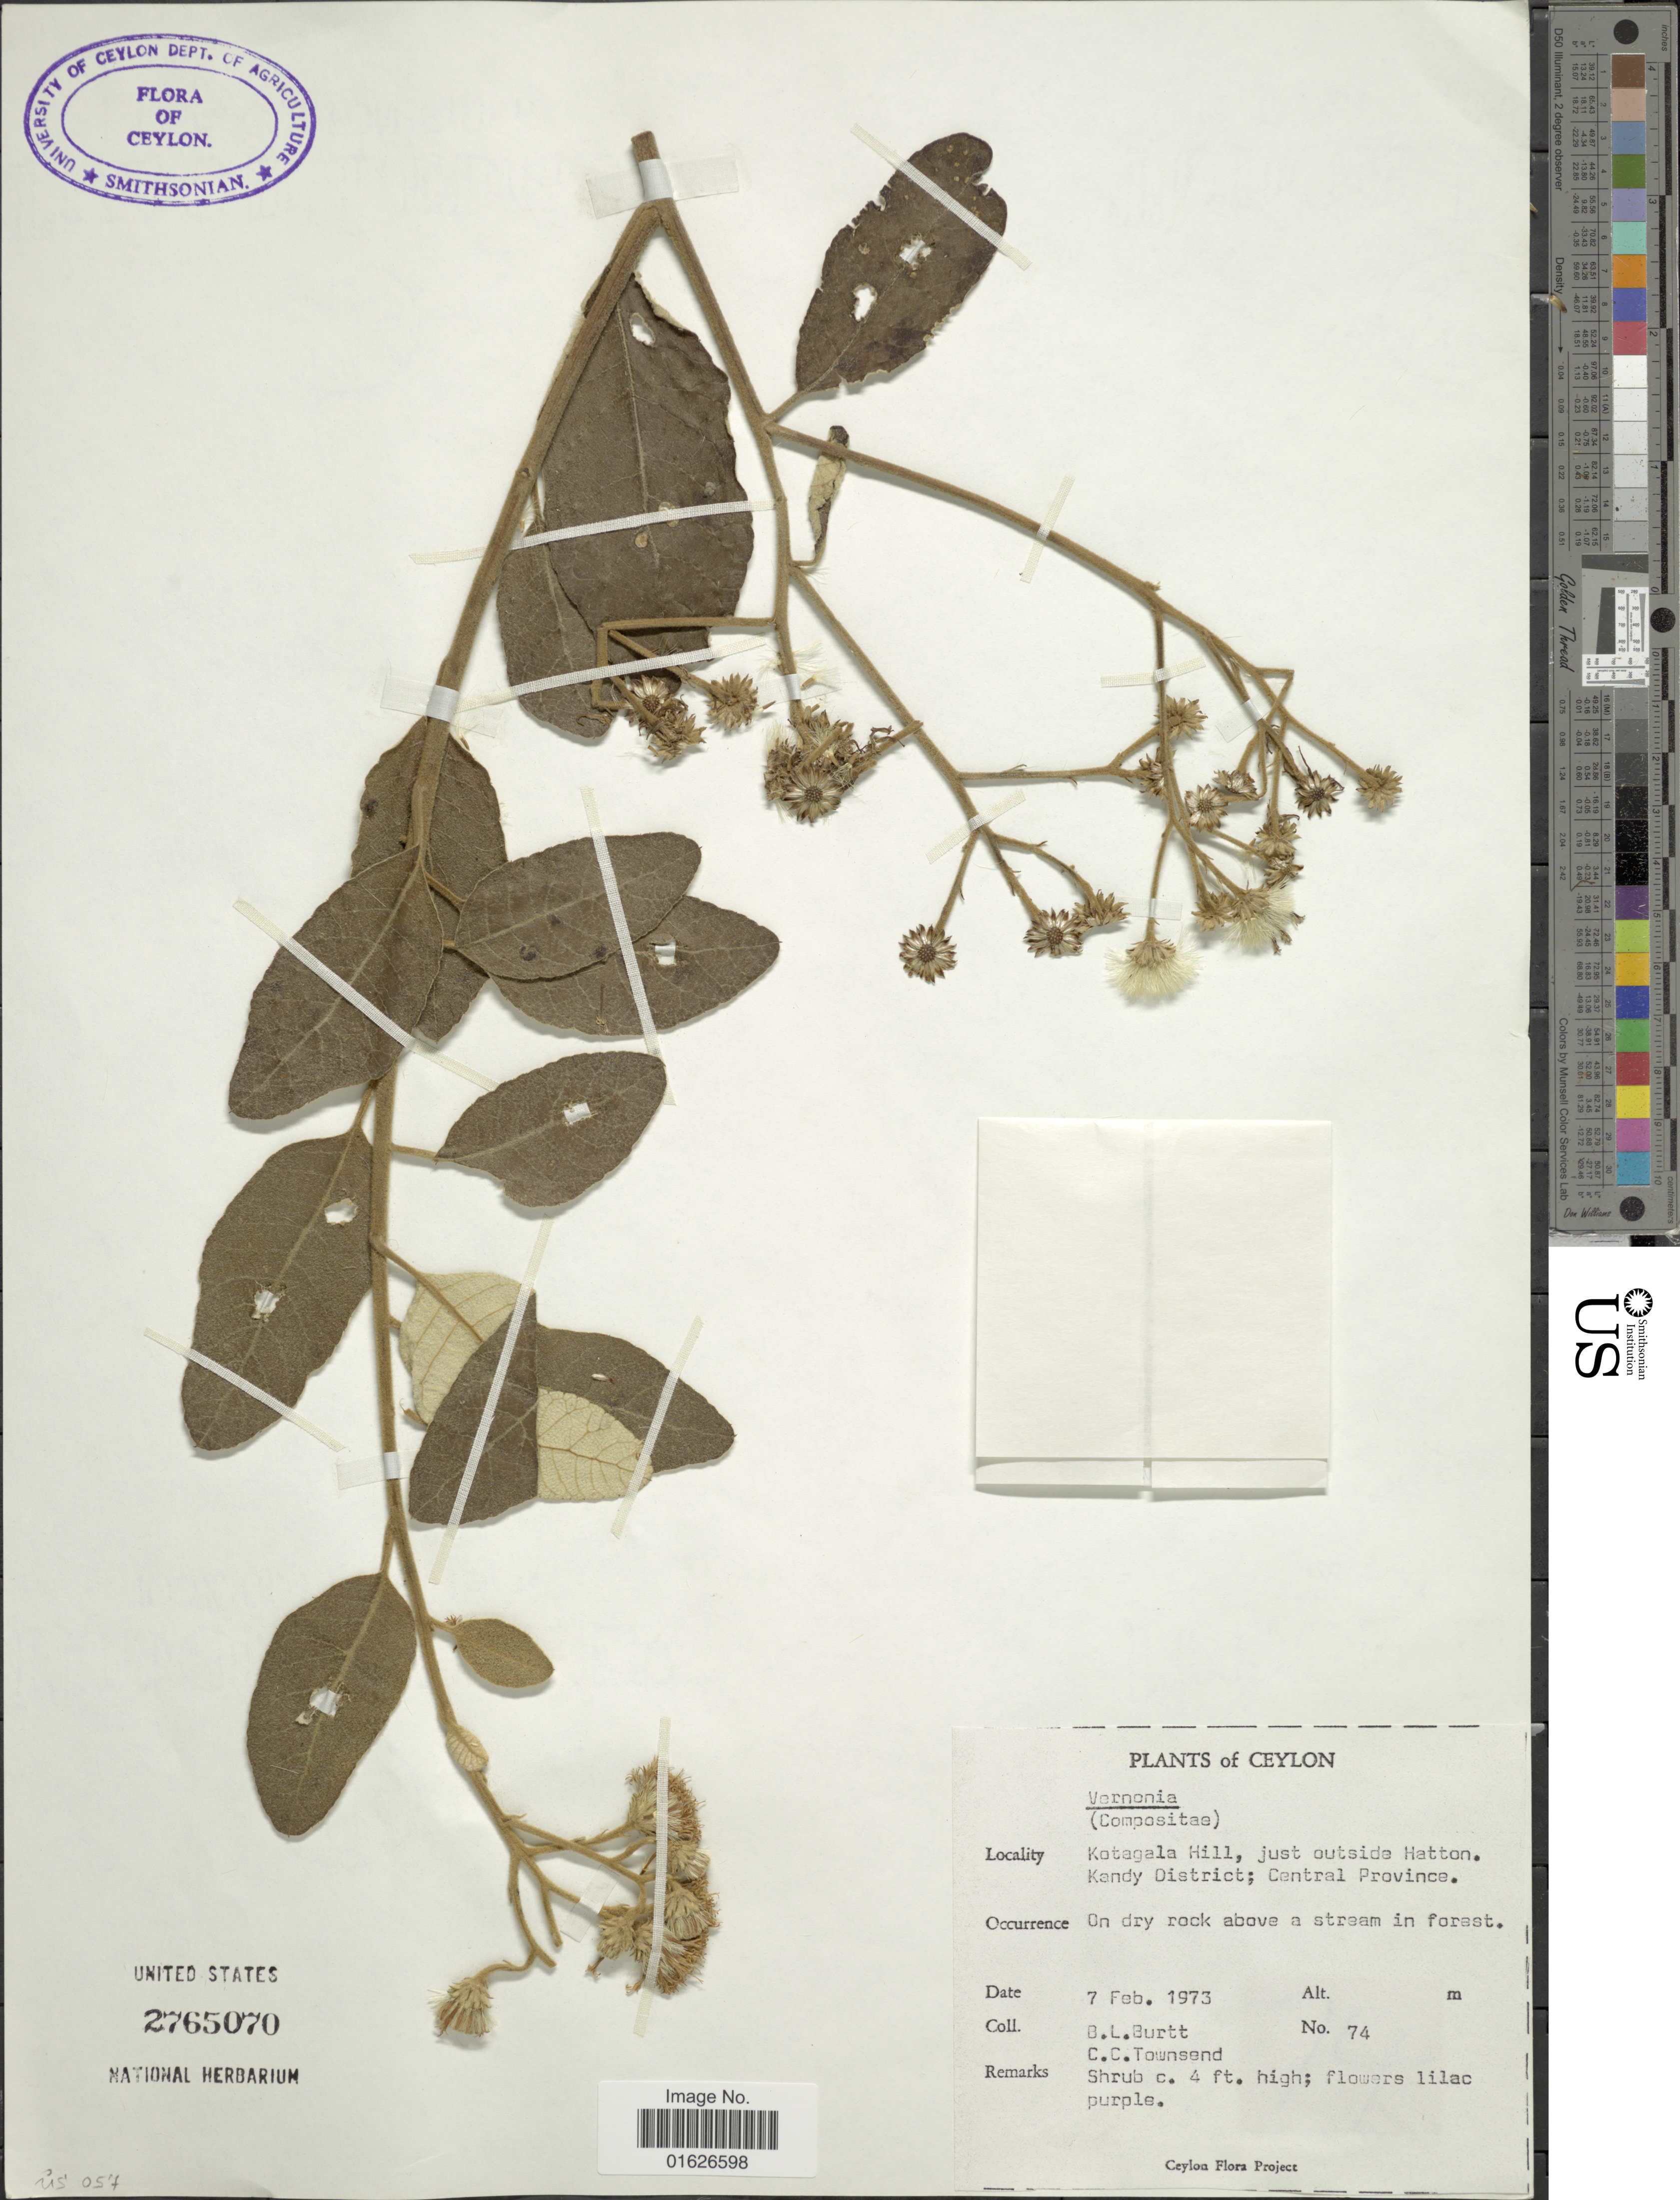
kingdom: Plantae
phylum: Tracheophyta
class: Magnoliopsida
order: Asterales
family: Asteraceae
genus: Uniyala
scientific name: Uniyala wightiana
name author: (Arn.) H. Rob. & Skvarla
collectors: B. L. Burtt & C. C. Townsend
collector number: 74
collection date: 1973-02-07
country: Sri Lanka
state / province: Central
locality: Ceylon, Kotagala Hill,just outside Hatton, Kandy District; Central Province.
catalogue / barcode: US 2765070